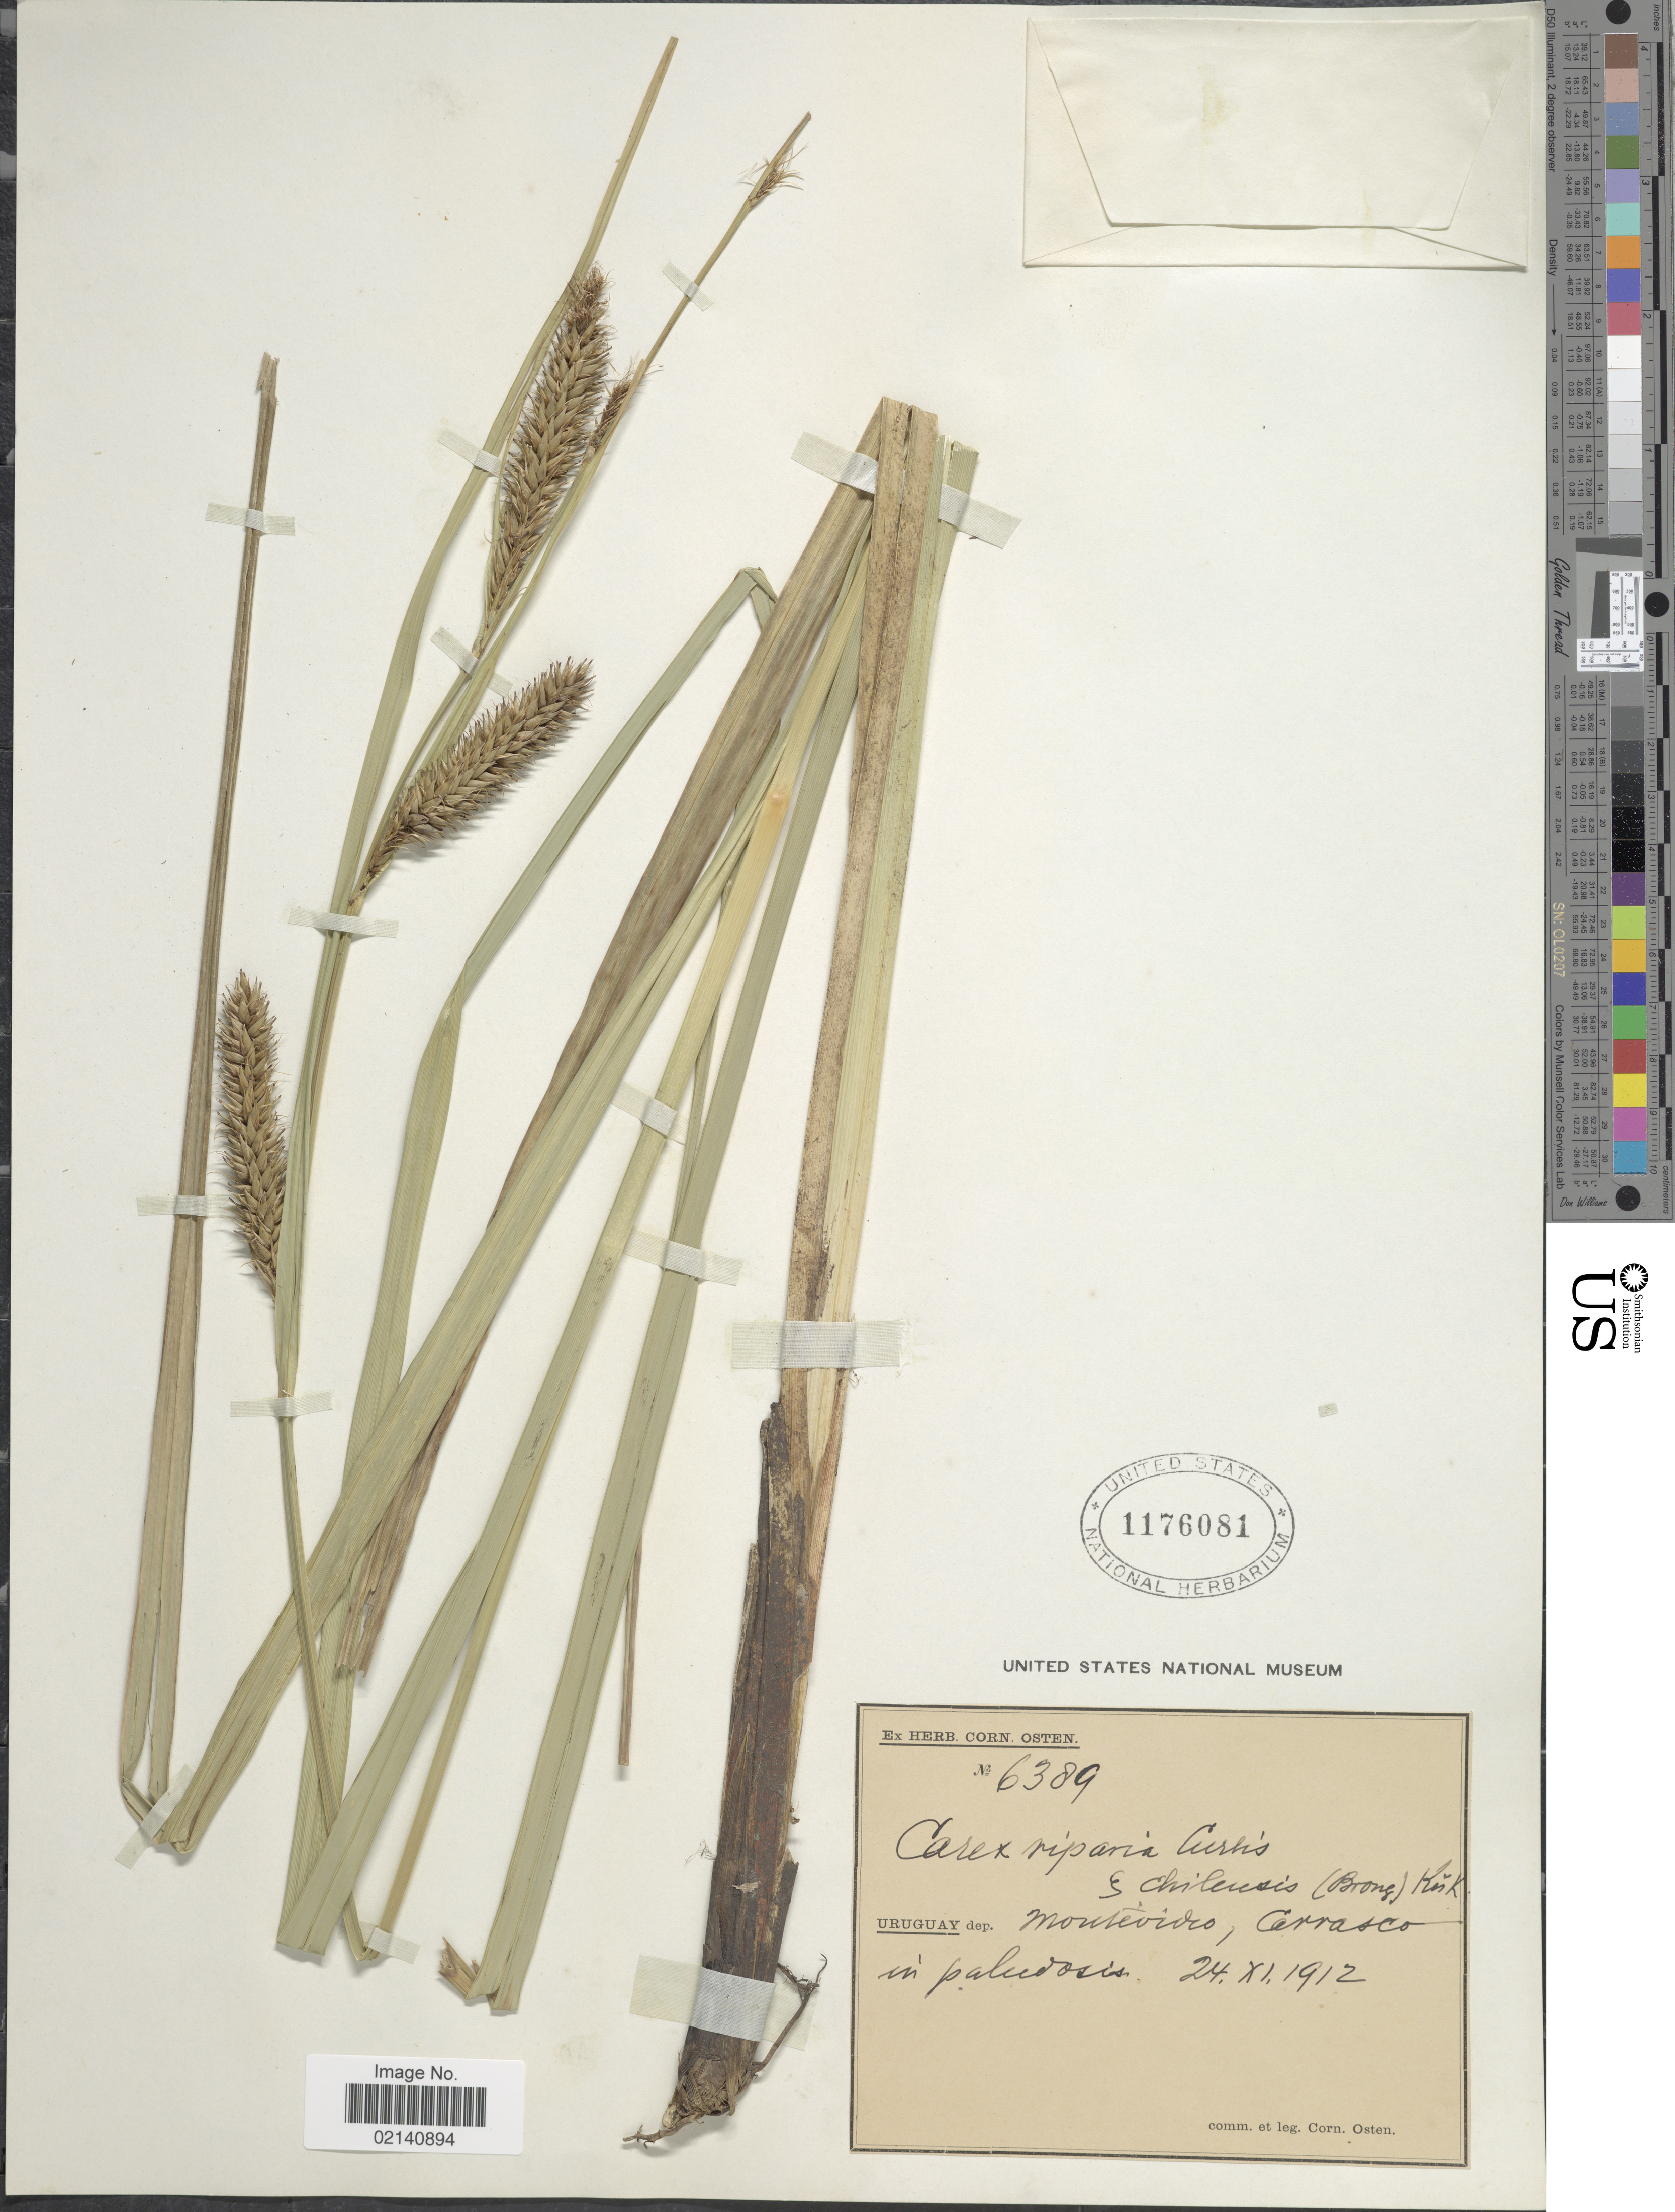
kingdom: Plantae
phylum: Tracheophyta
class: Liliopsida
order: Poales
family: Cyperaceae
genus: Carex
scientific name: Carex chilensis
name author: Brongn.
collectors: C. Osten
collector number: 6389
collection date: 1912-11-24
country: Uruguay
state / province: Montevideo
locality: Cerrasco in paludosis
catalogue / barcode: US 1176081